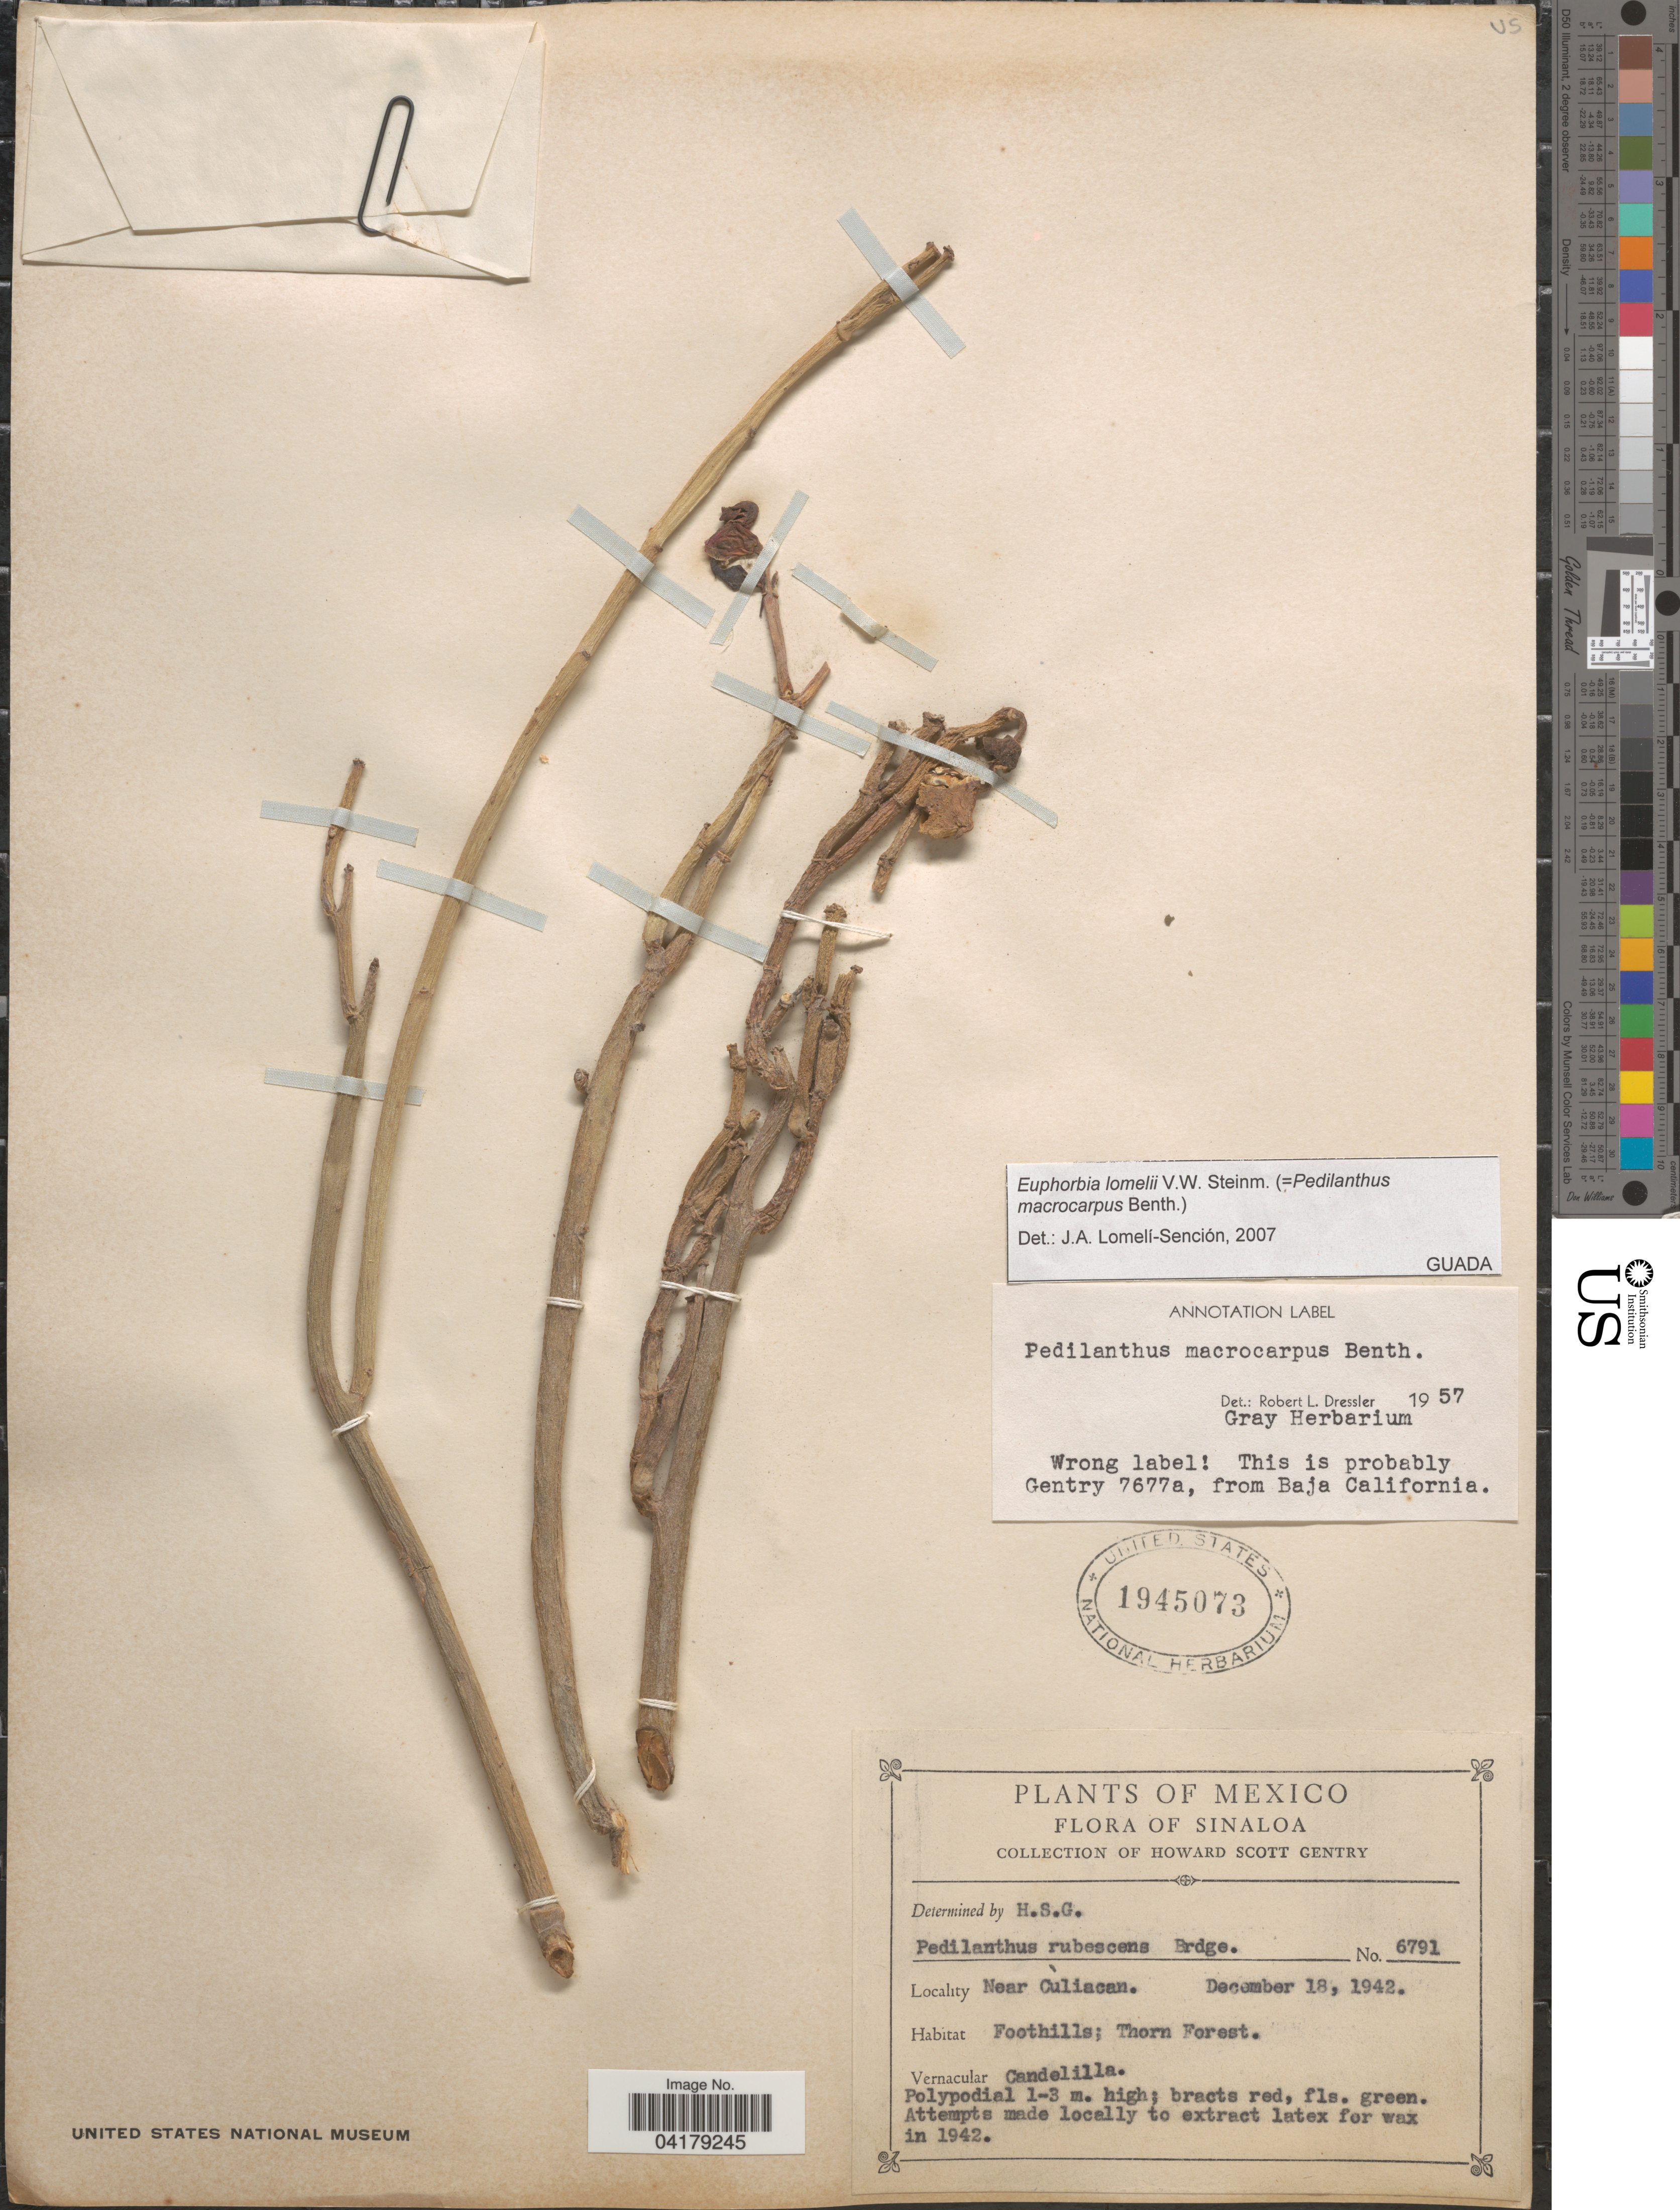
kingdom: Plantae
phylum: Tracheophyta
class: Magnoliopsida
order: Malpighiales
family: Euphorbiaceae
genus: Euphorbia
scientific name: Euphorbia lomelii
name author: V.W. Steinm.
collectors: H. S. Gentry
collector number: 6791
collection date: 1942-12-18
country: Mexico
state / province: Sinaloa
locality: Near Culiacan. Foothills; Thorn Forest.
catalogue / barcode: US 1945073